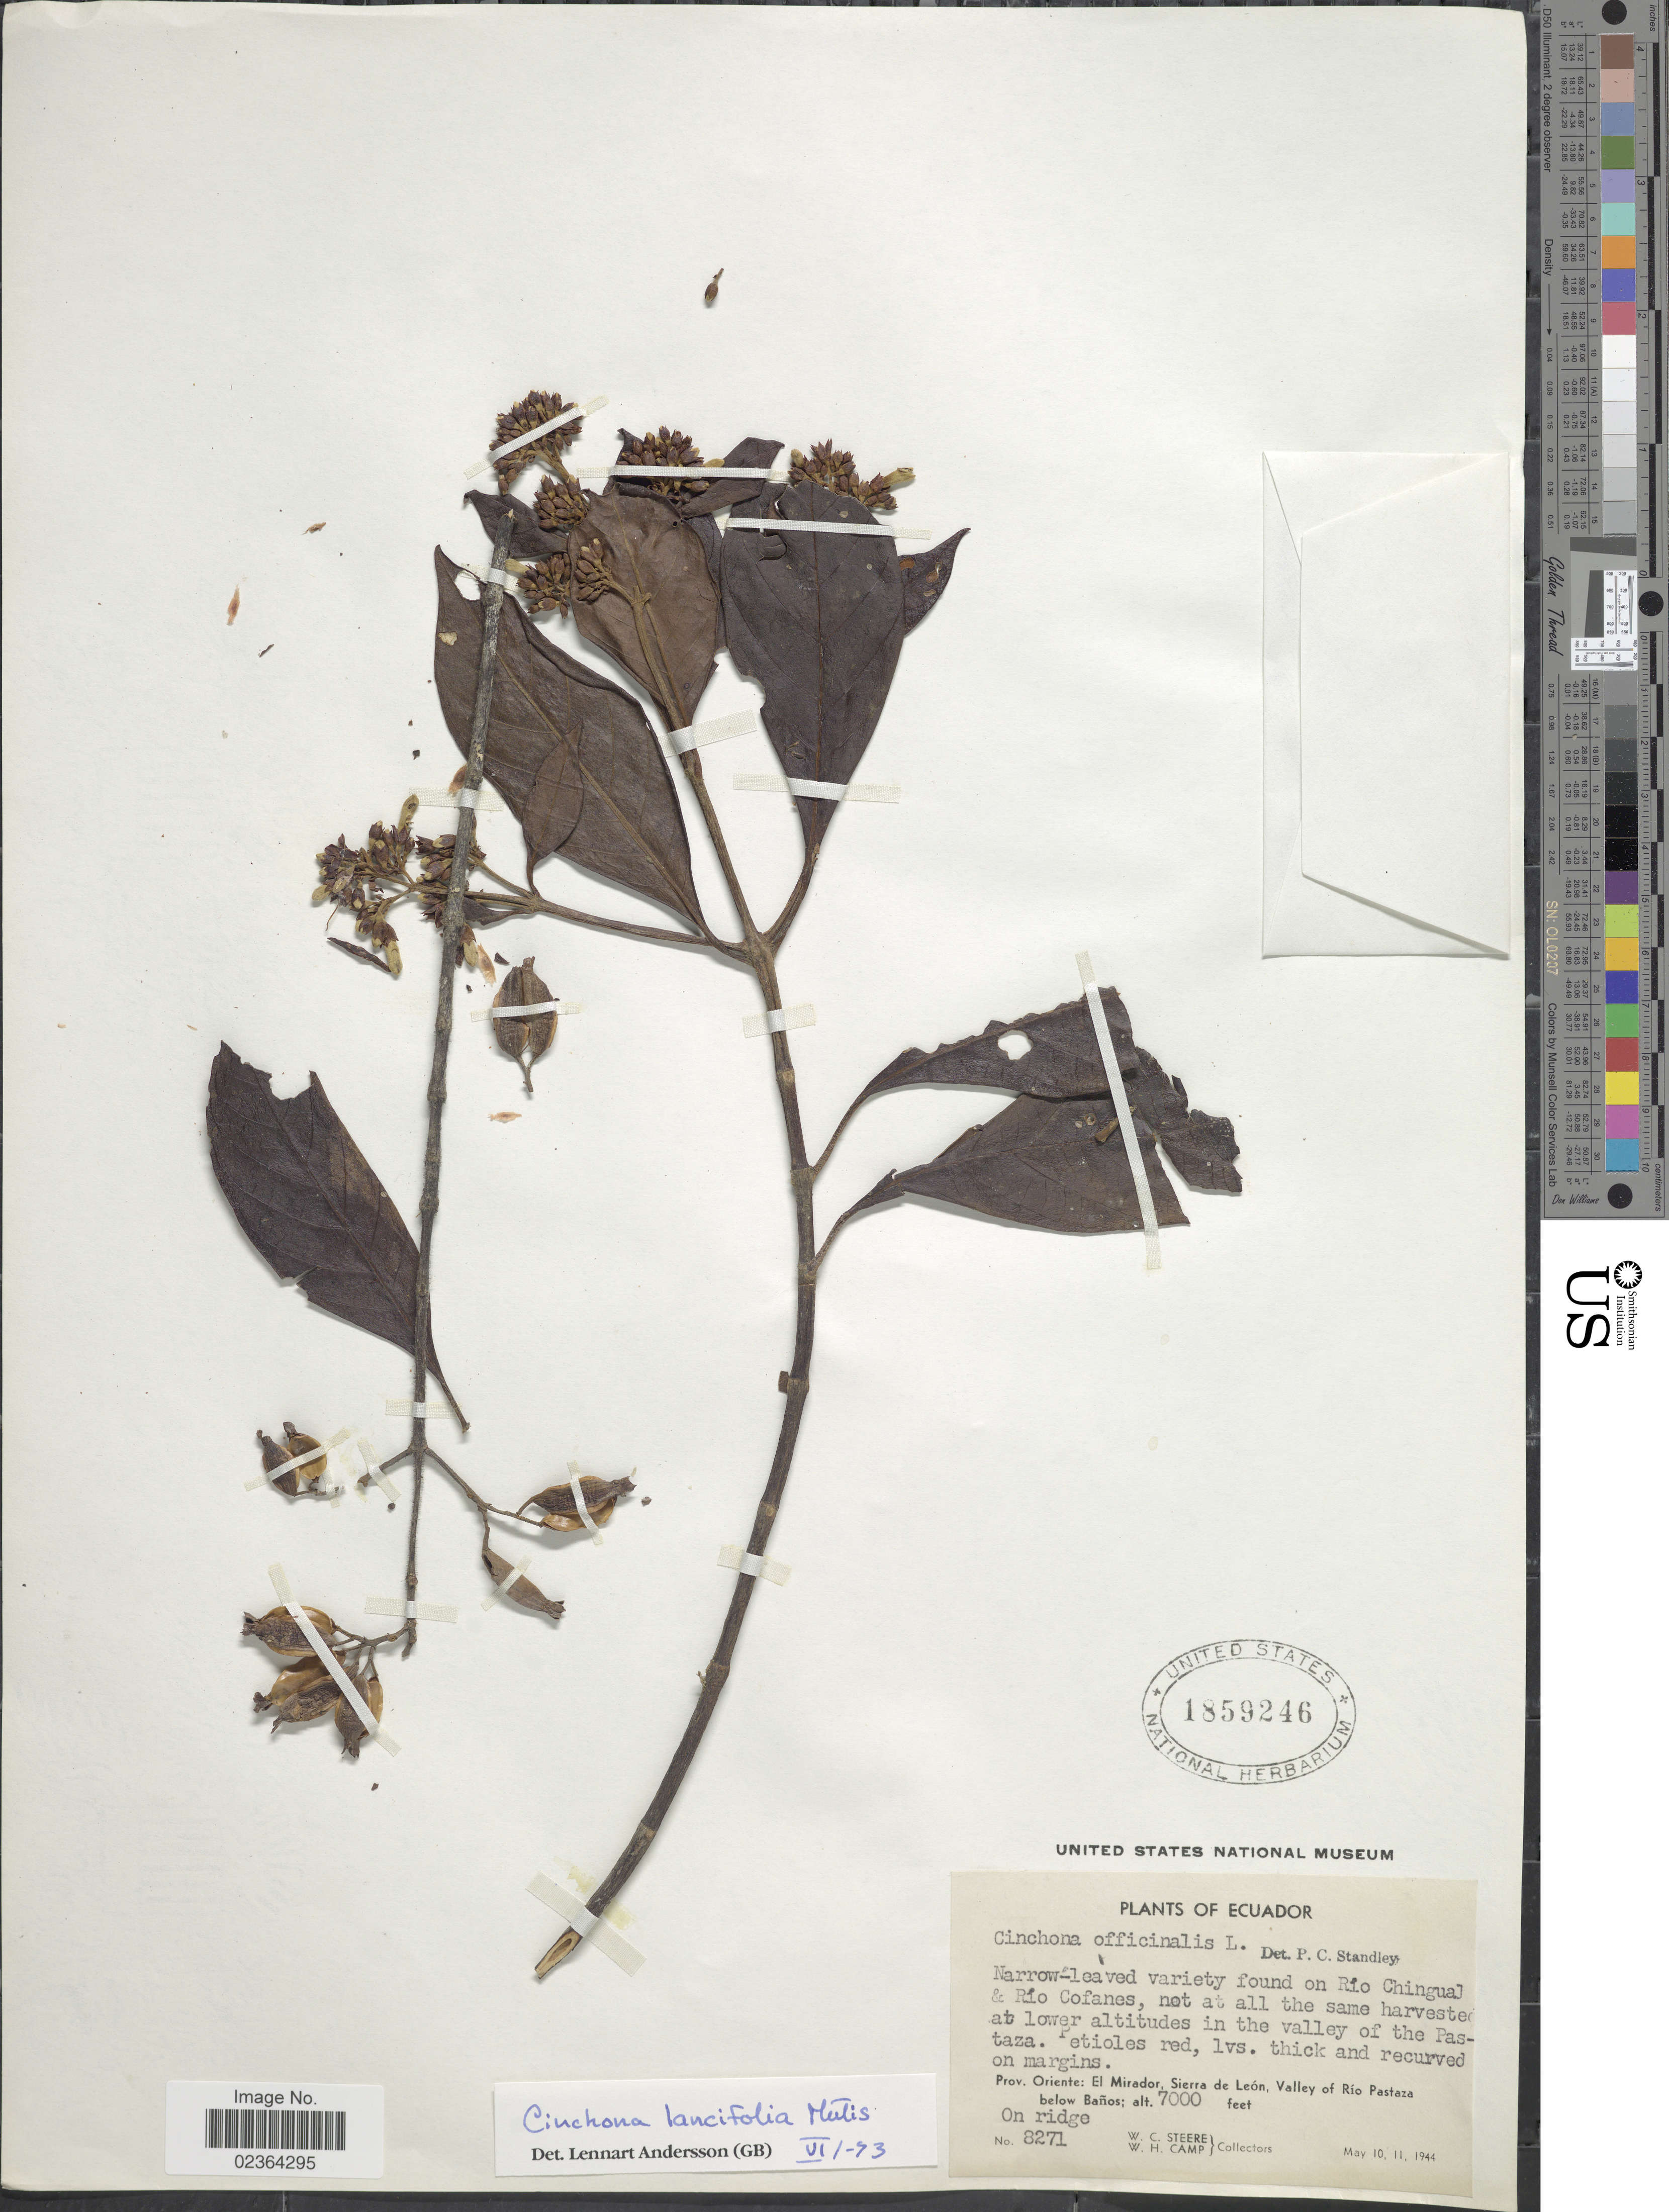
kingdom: Plantae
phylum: Tracheophyta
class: Magnoliopsida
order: Gentianales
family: Rubiaceae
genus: Cinchona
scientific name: Cinchona lancifolia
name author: Mutis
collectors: W. C. Steere & W. H. Camp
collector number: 8271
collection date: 1944-05-10/1944-05-11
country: Ecuador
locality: Prov. Oriente: El Mirador, Sierra de Leon, Valley of Rio Pastaza, below Banos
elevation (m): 2134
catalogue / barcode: US 1859246